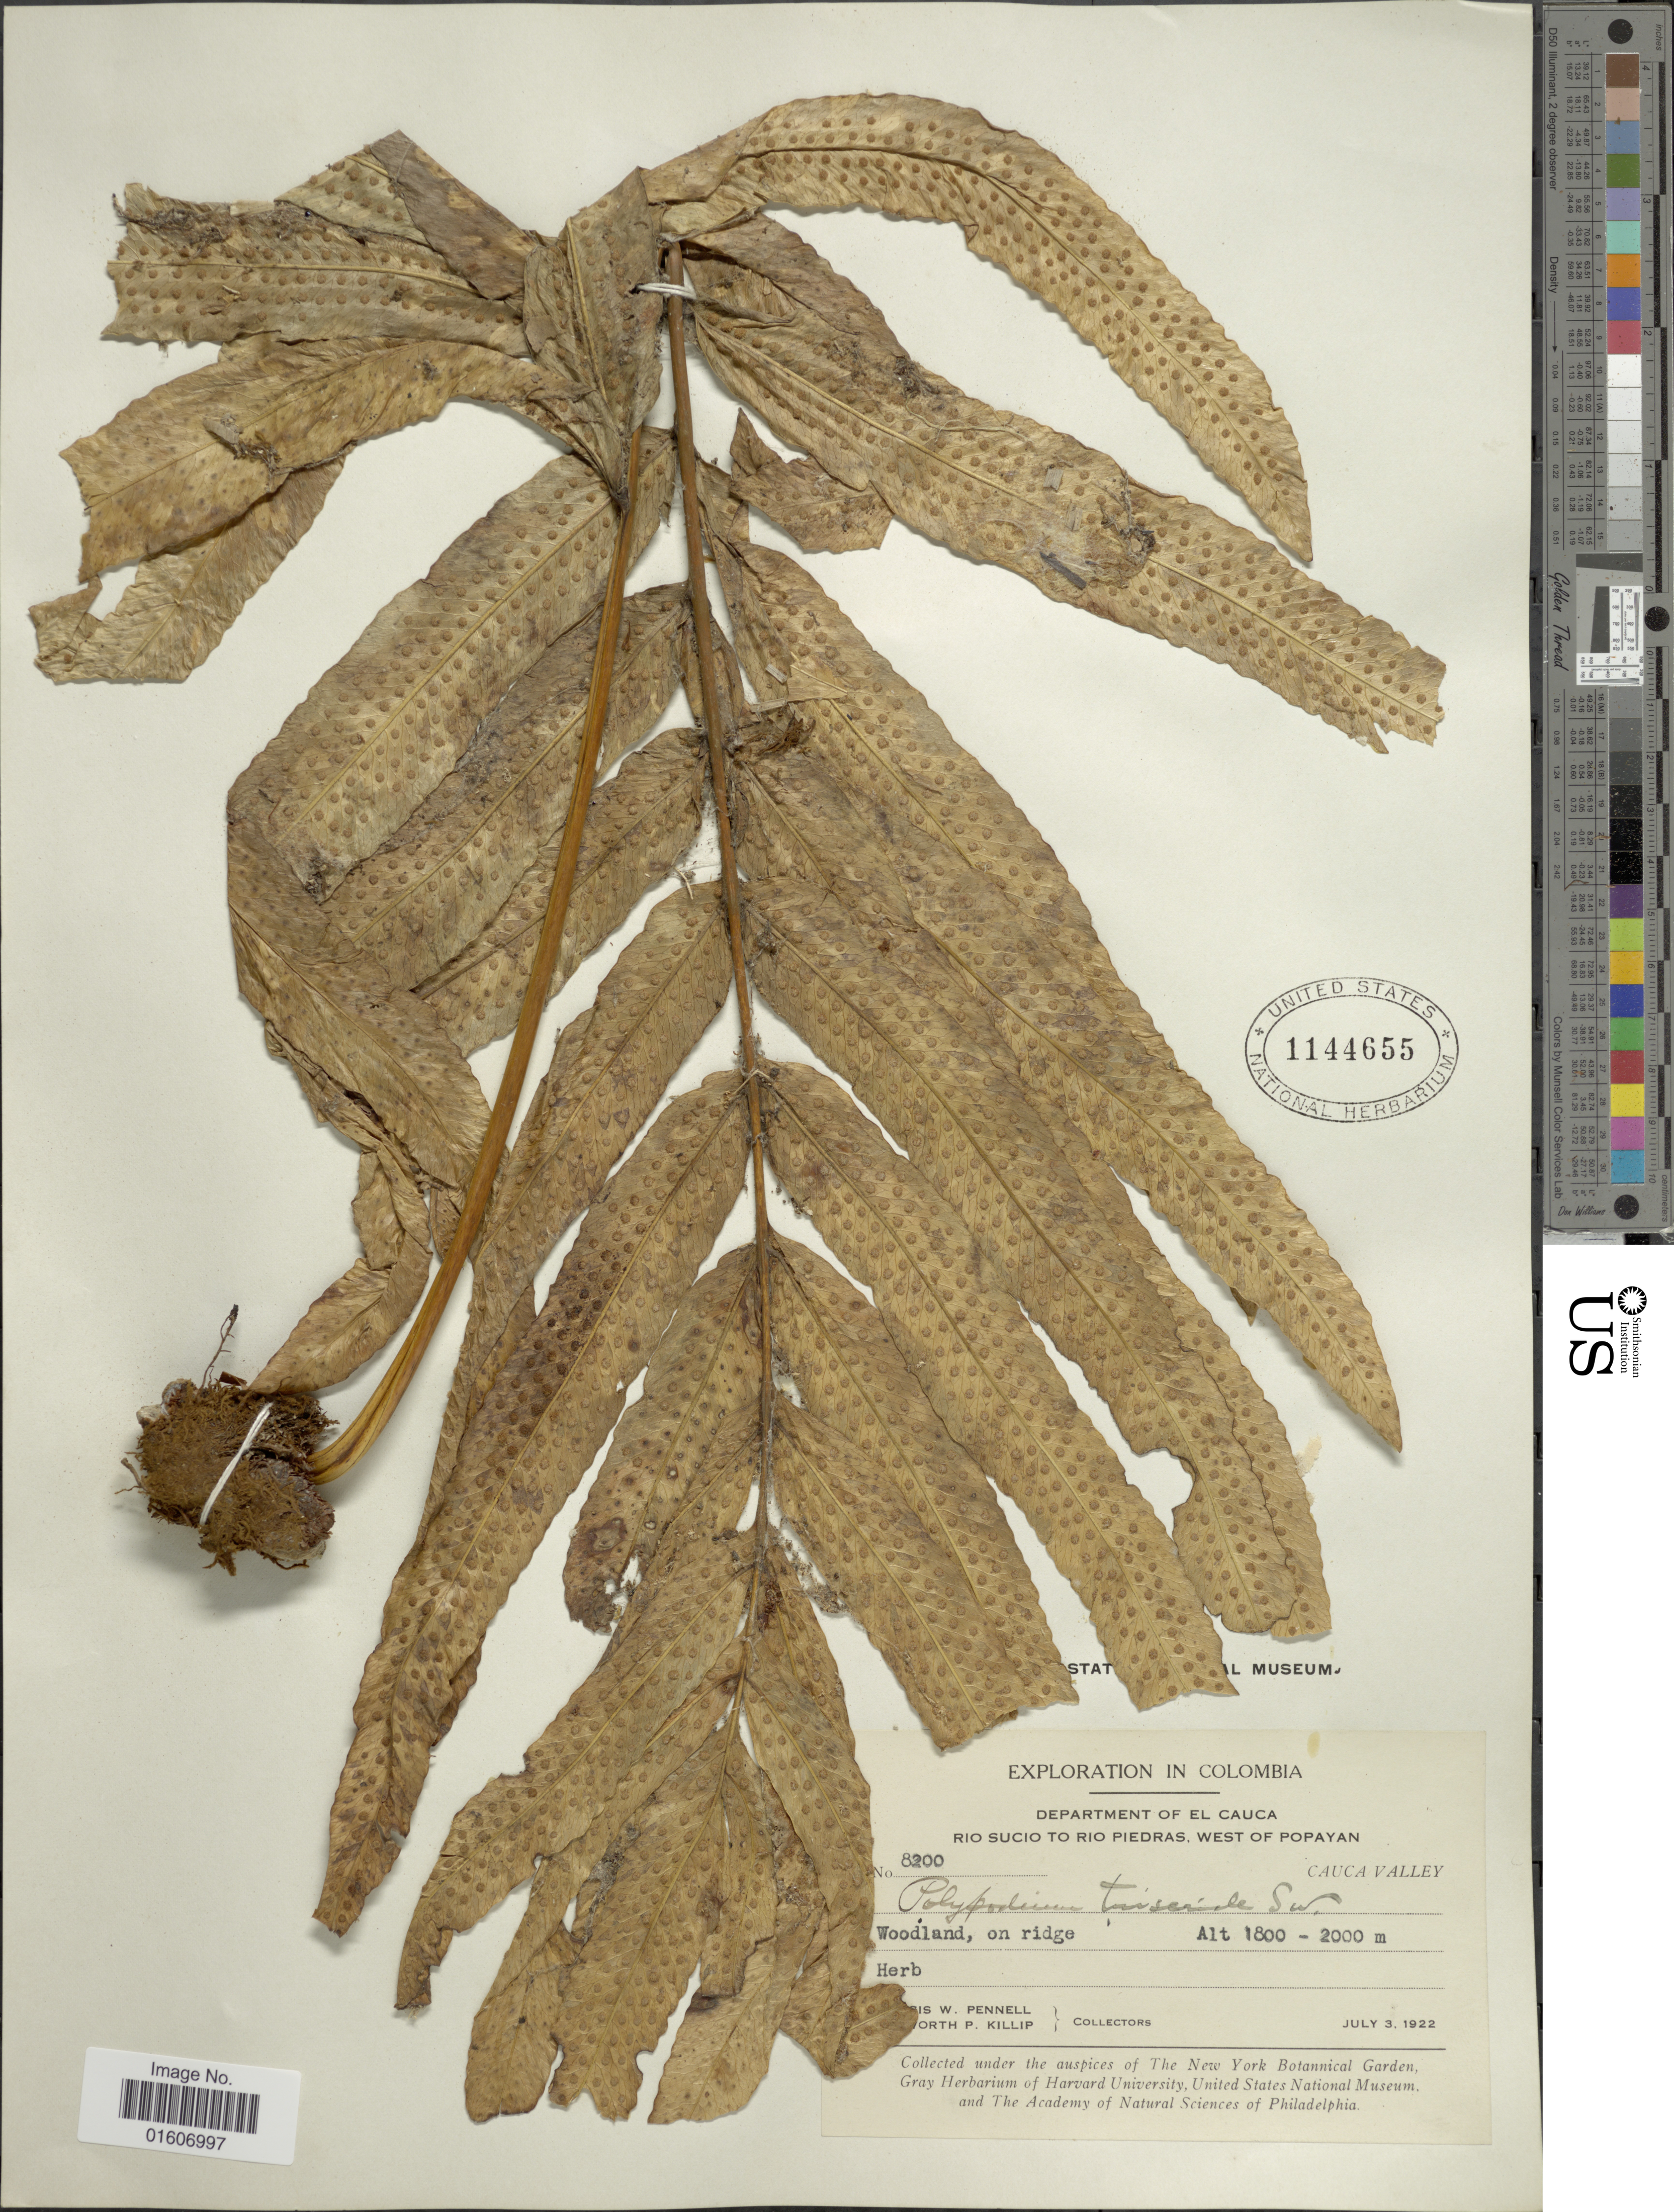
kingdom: Plantae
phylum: Tracheophyta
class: Polypodiopsida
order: Polypodiales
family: Polypodiaceae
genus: Serpocaulon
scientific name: Serpocaulon triseriale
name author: (Sw.) A.R. Sm.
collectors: F. W. Pennell & E. P. Killip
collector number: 8200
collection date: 1922-07-03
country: Colombia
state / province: Cauca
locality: Department of El Cauca, Rio Sucio to Rio Piedras, West of Popayan, Cauca Valley, Woodland, on ridge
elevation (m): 1800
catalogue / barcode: US 1144655